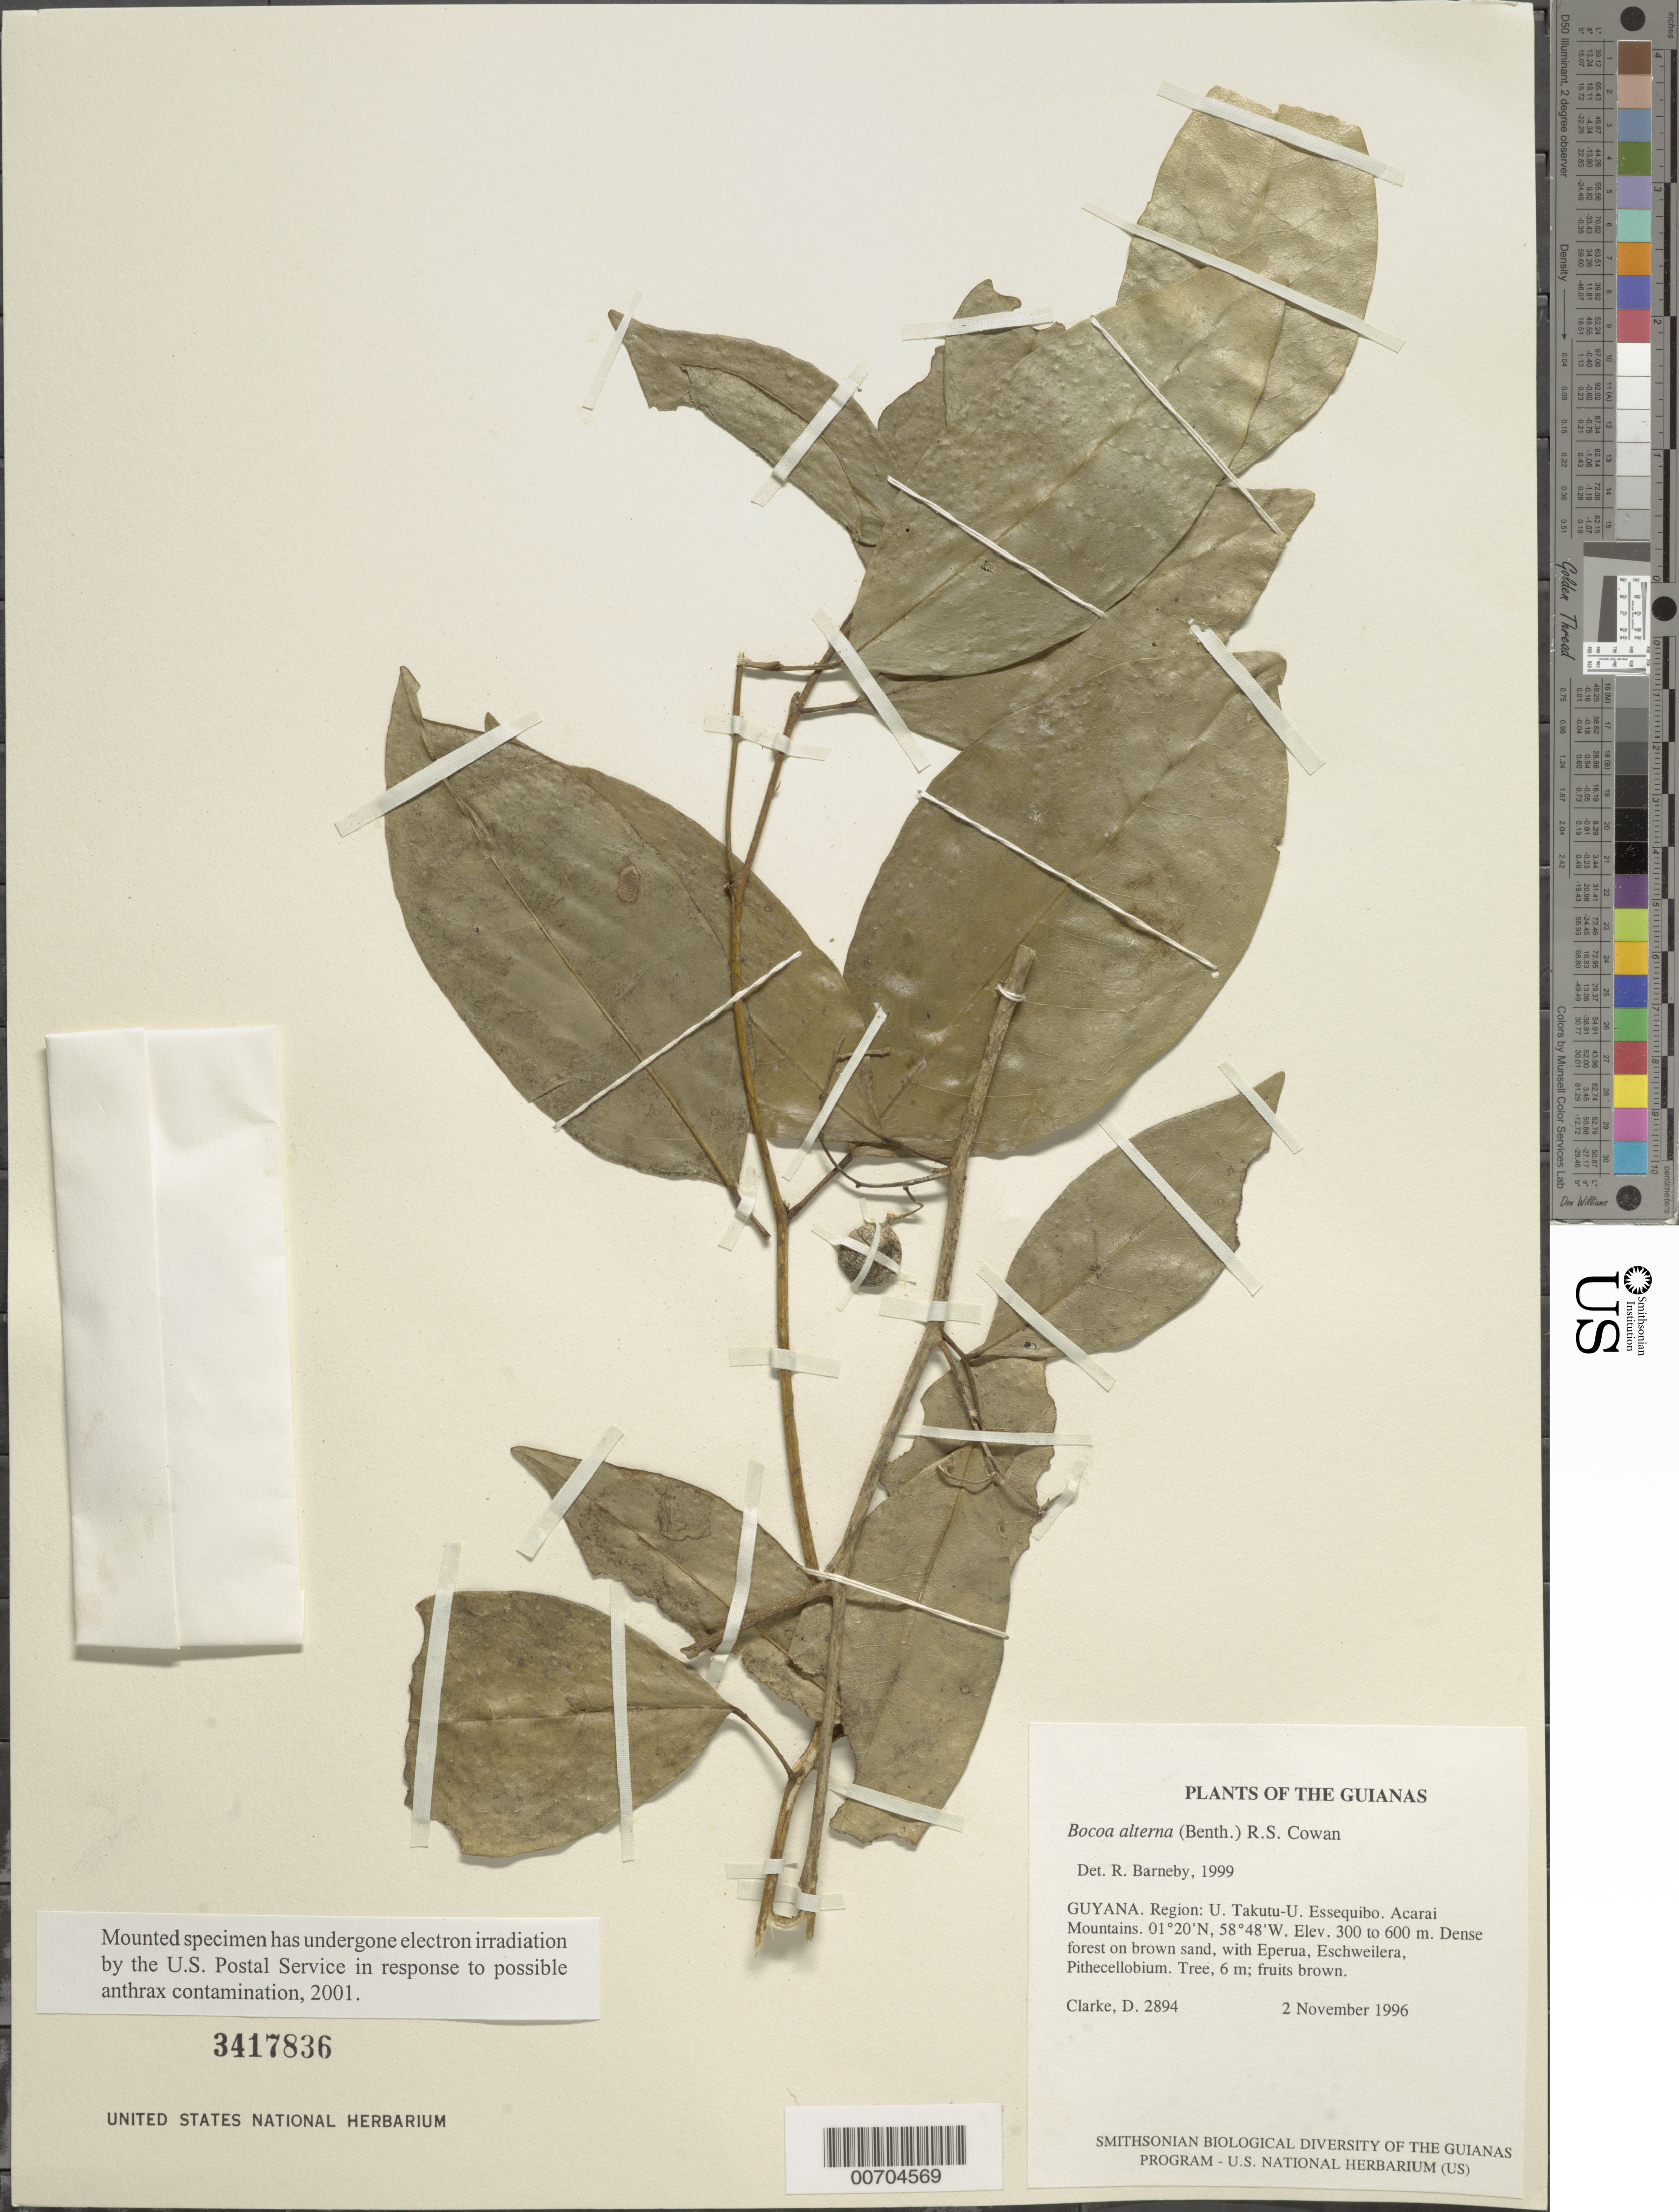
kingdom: Plantae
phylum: Tracheophyta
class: Magnoliopsida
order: Fabales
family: Fabaceae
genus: Bocoa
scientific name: Bocoa alterna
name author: (Benth.) R.S. Cowan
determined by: Barneby, Rupert C., (NY)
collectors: H. D. Clarke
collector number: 2894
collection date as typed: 2 November 1996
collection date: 1996-11-02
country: Guyana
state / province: U. Takutu-U. Essequibo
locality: Acarai Mountains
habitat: Dense forest on brown sand, with Eperua, Eschweilera, Pithecellobium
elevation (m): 300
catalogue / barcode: US 3417836